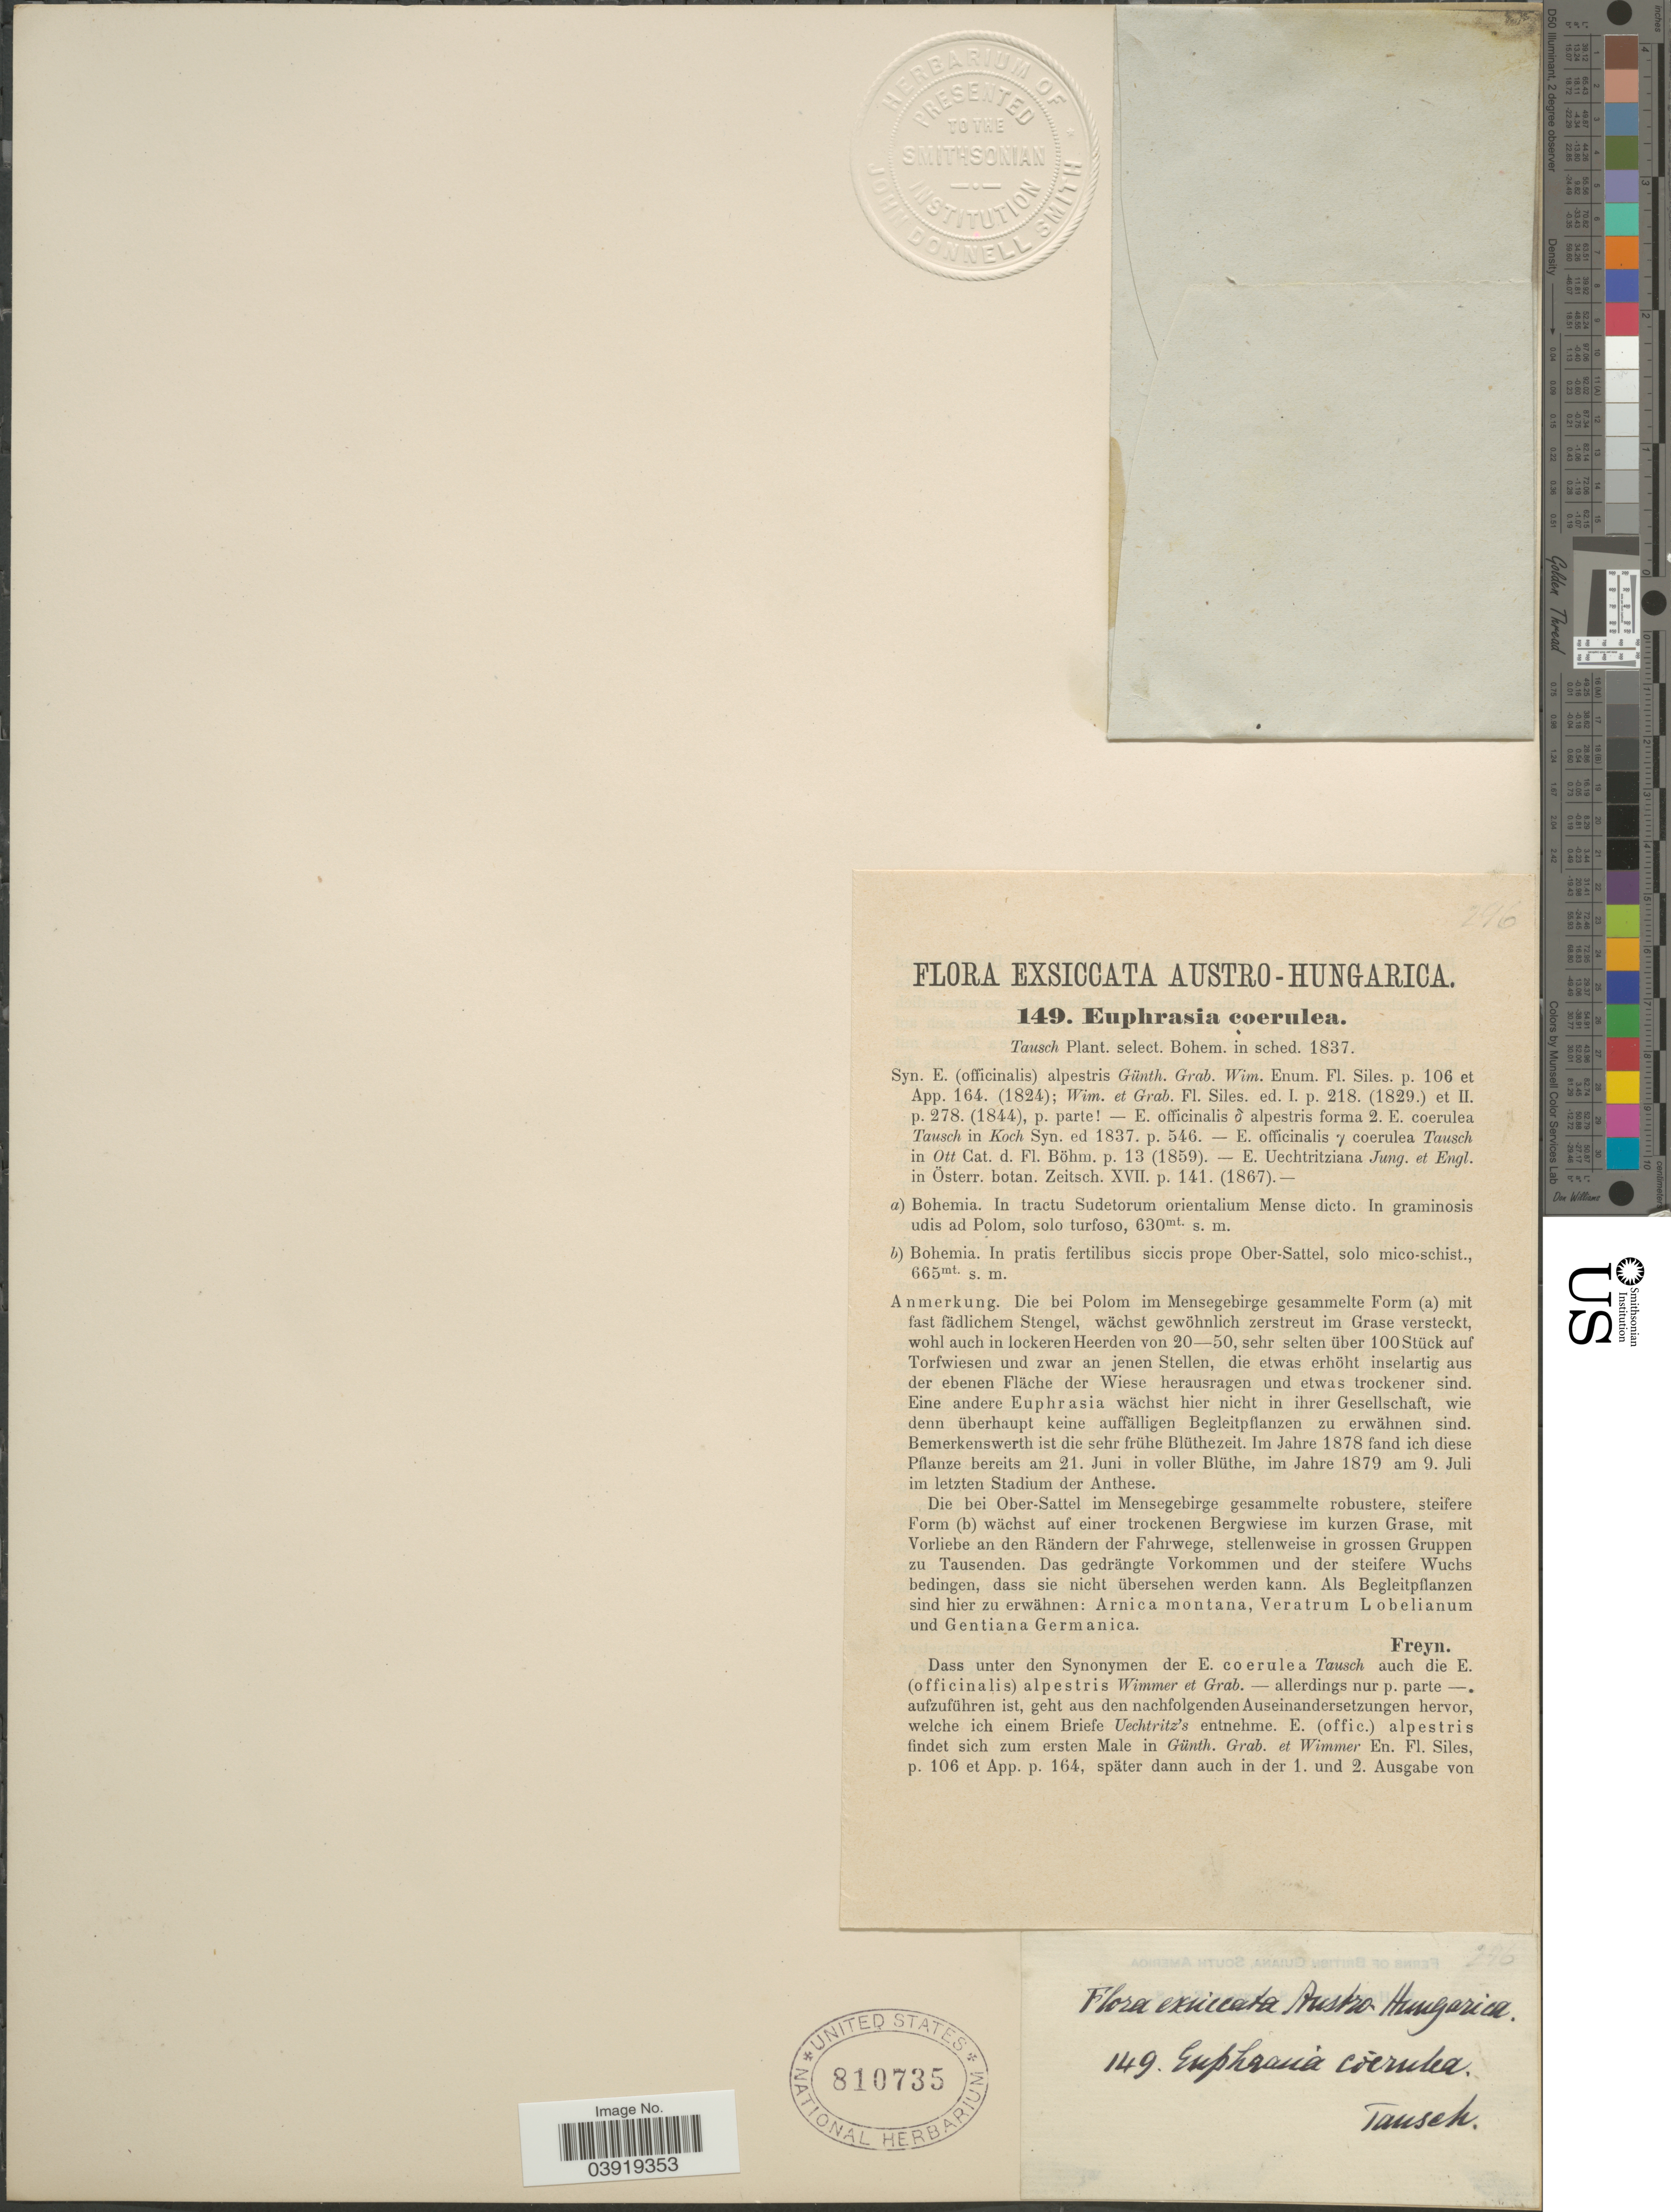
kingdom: Plantae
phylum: Tracheophyta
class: Magnoliopsida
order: Lamiales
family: Orobanchaceae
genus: Euphrasia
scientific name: Euphrasia coerulea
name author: Tausch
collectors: J. Freyn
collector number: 149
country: Czechia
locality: Austro-Hungarica. Bohemia. In pratis fertilibus siccis prope Ober-Sattel, solo mico-schist.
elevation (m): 665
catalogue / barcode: US 810735-2